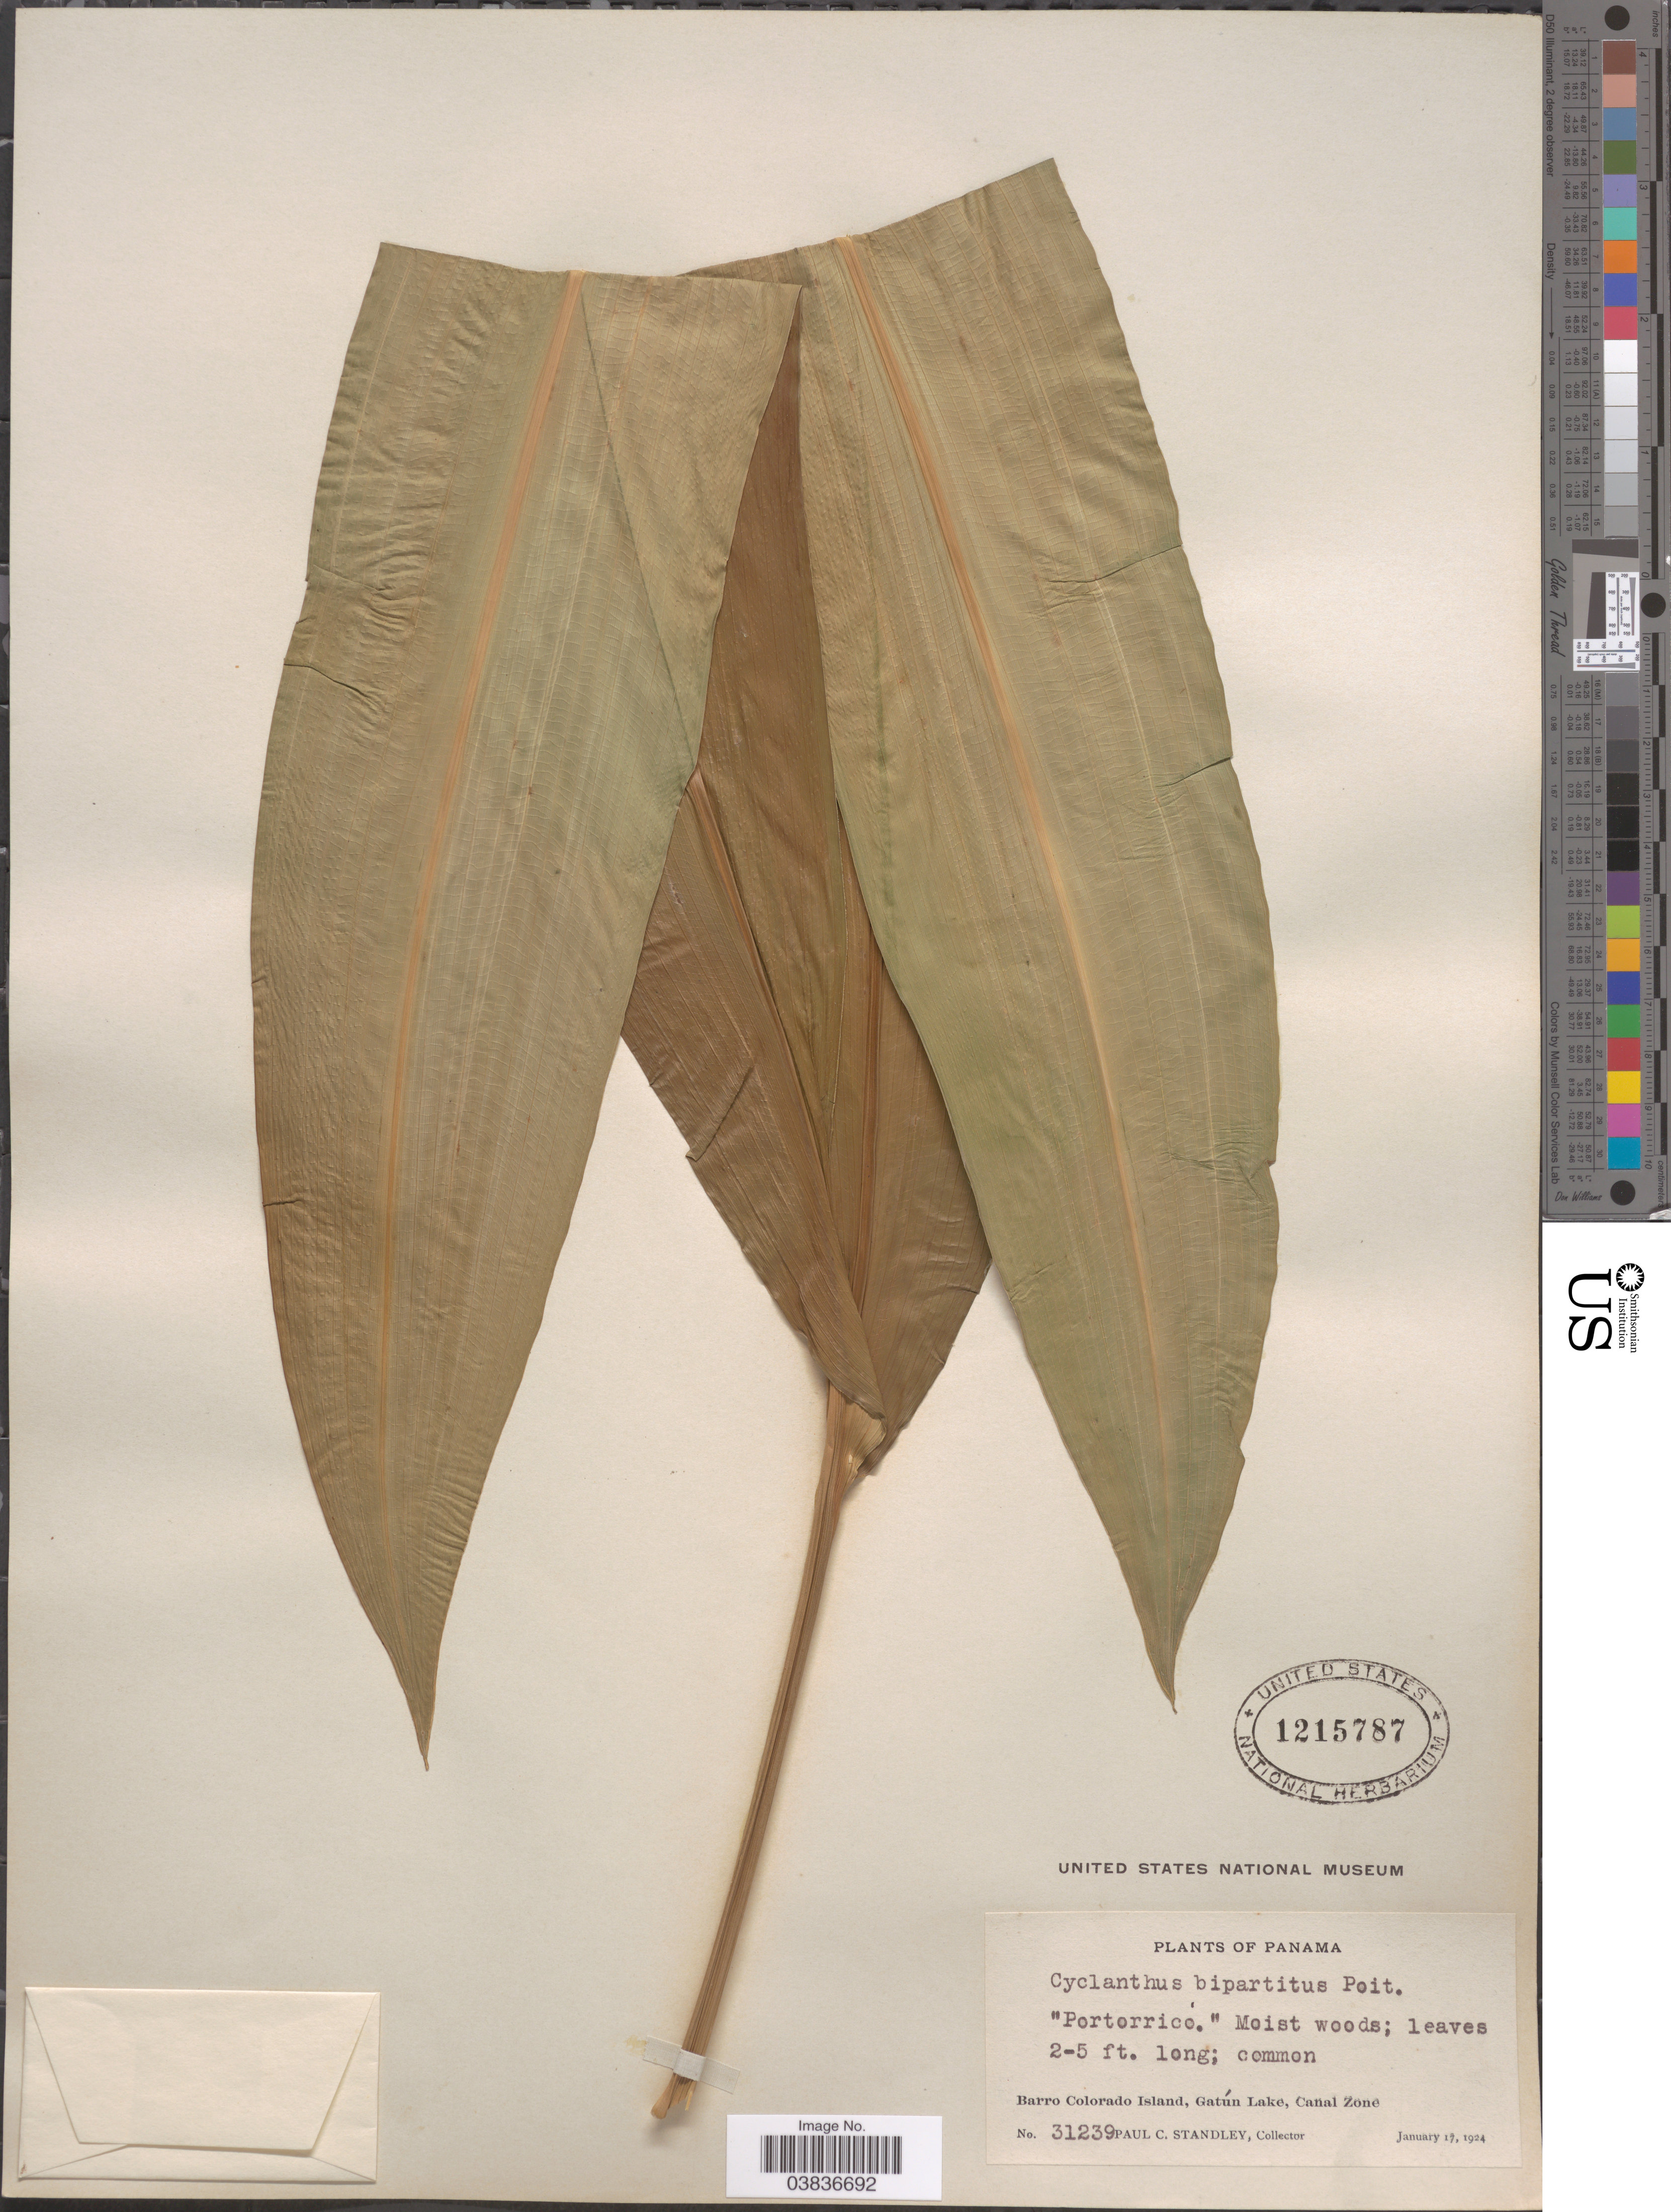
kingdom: Plantae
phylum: Tracheophyta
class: Liliopsida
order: Pandanales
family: Cyclanthaceae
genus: Cyclanthus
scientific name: Cyclanthus bipartitus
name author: Poit. ex A. Rich.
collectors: P. C. Standley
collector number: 31239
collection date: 1924-01-17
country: Panama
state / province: Panamá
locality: Barro Colorado Island, Gatún Lake, Canal Zone.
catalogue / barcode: US 1215787